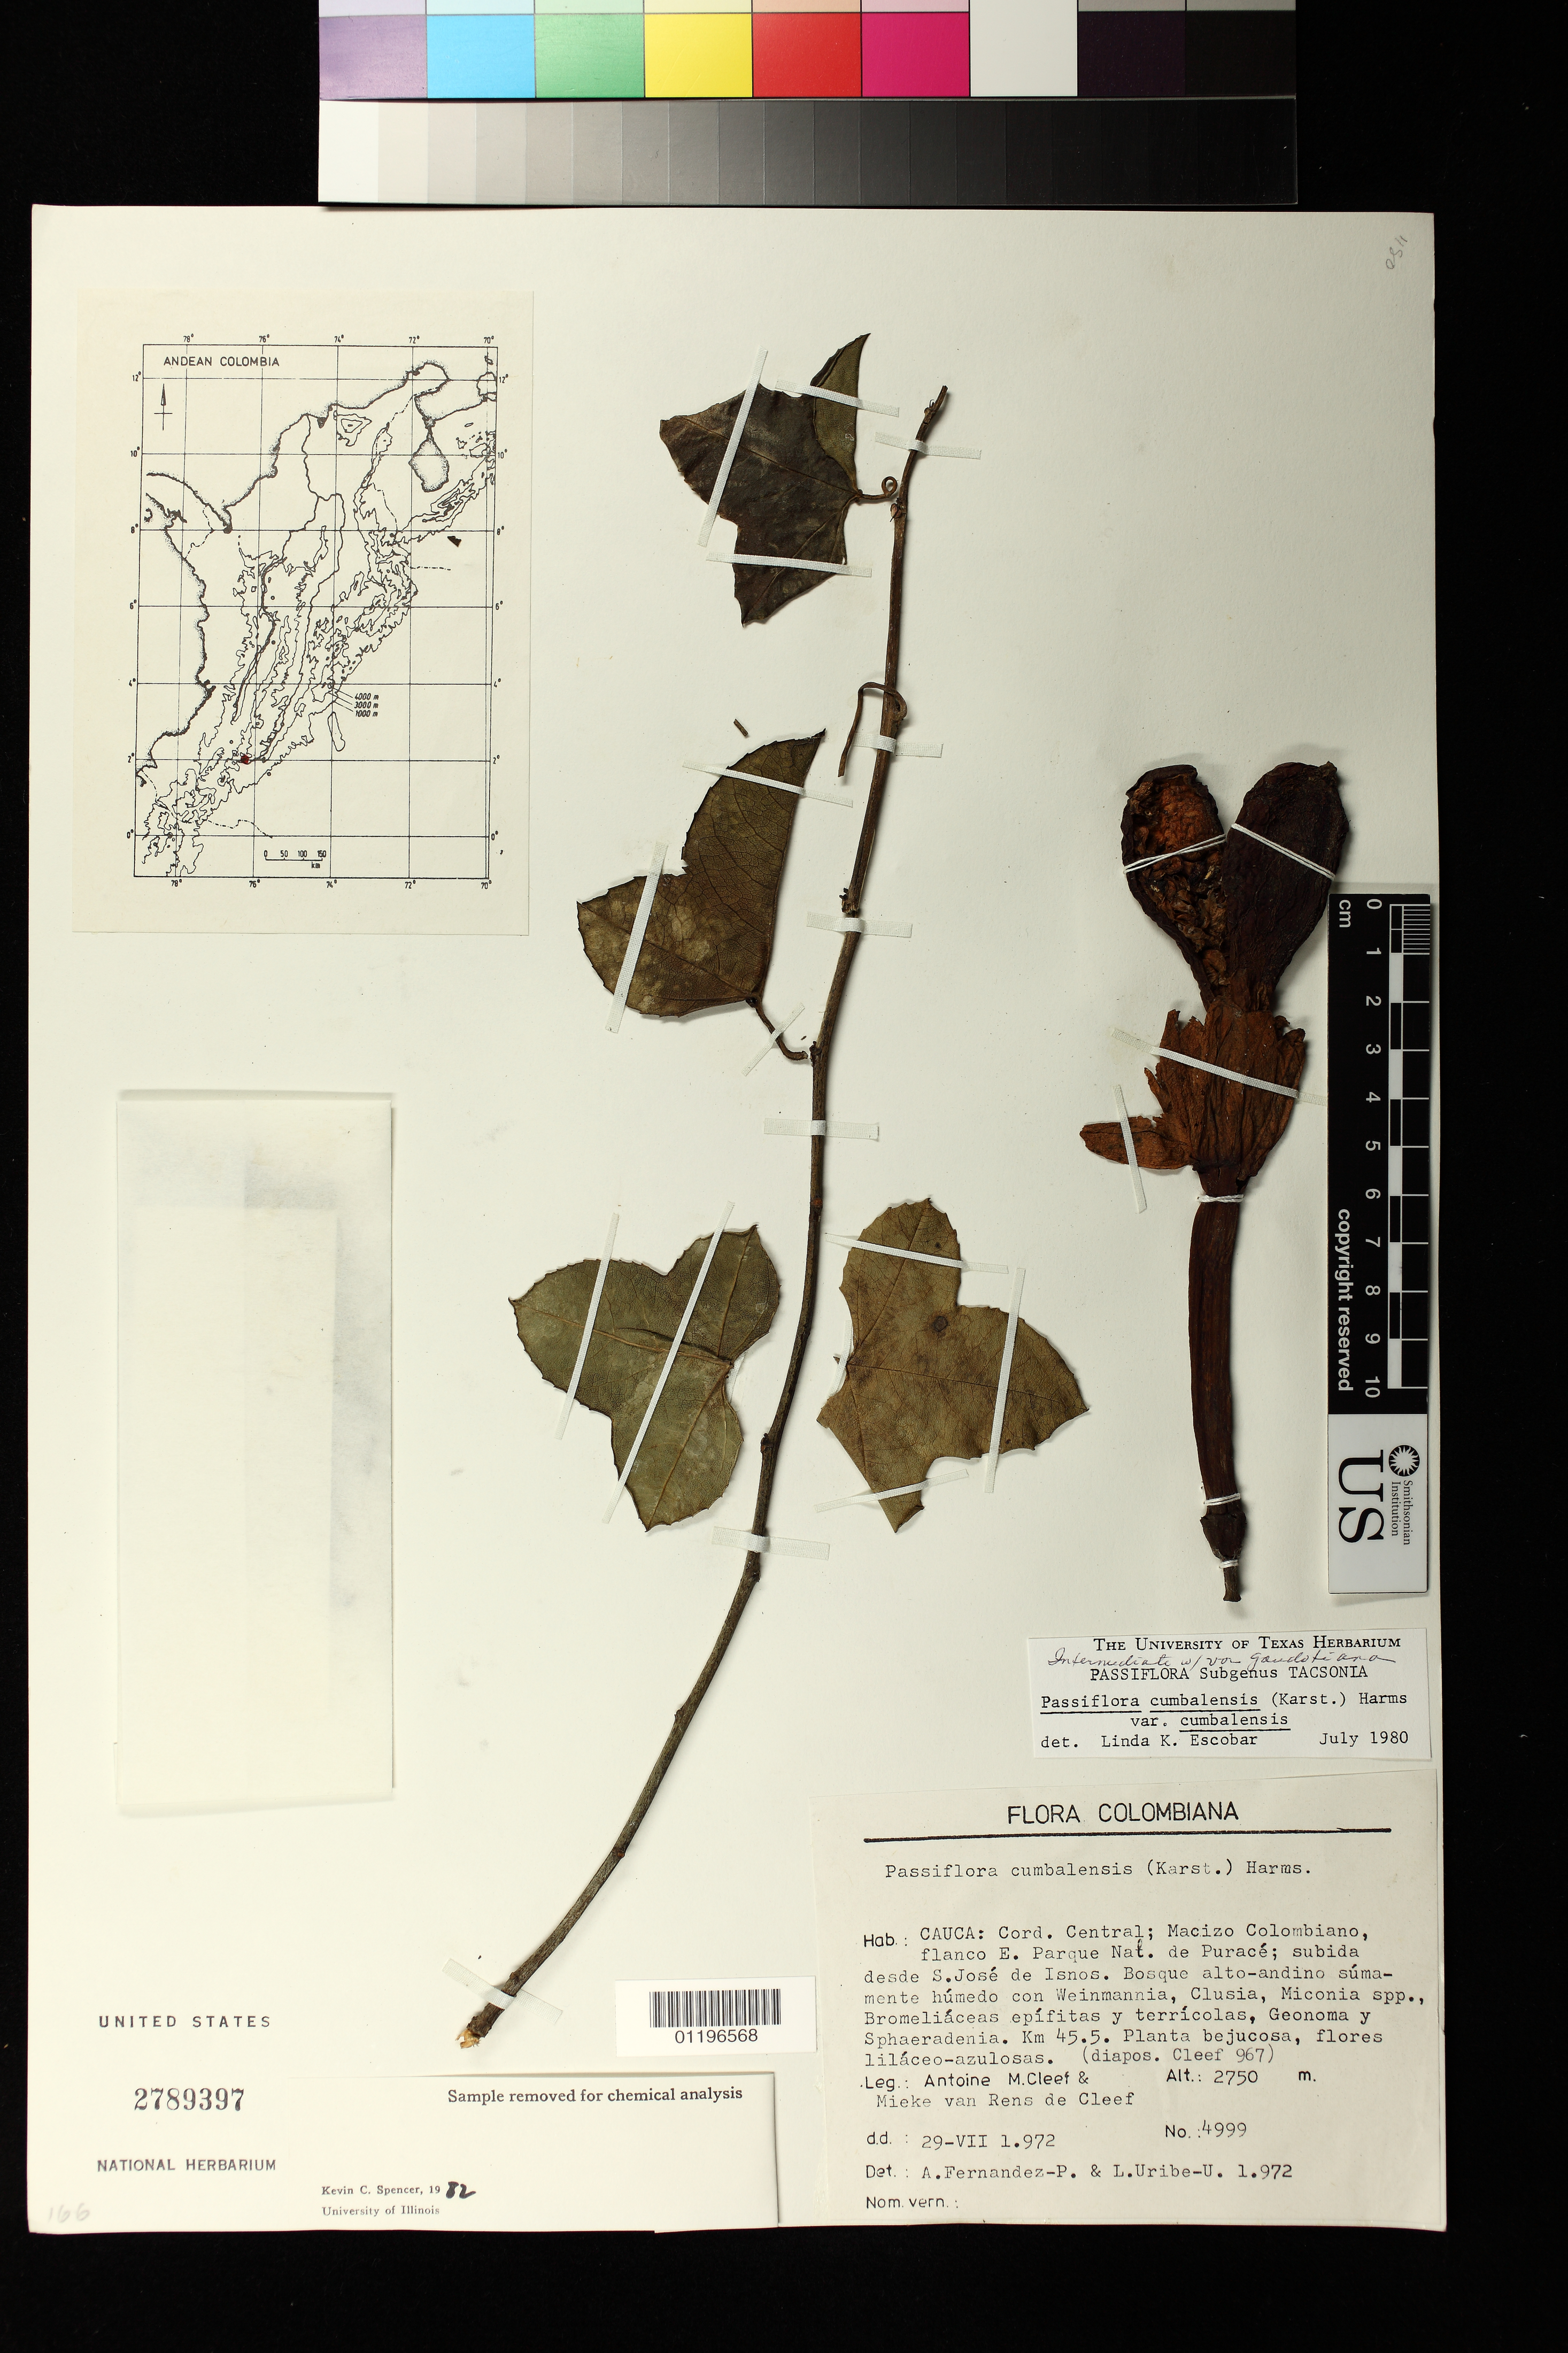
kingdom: Plantae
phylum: Tracheophyta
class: Magnoliopsida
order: Malpighiales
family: Passifloraceae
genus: Passiflora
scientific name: Passiflora cumbalensis var. cumbalensis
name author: (H. Karst.) Harms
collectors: A. M. Cleef & A. M. van Rens de Cleef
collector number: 4999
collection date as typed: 29 Jul 1972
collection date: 1972-07-29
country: Colombia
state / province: Cauca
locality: Cauca: Cord. Central; Macizo Colombiano, flanco E. Parque Nat. de Purace; subida deade S. Jose de Isnos.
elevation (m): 2750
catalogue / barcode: US 2789397